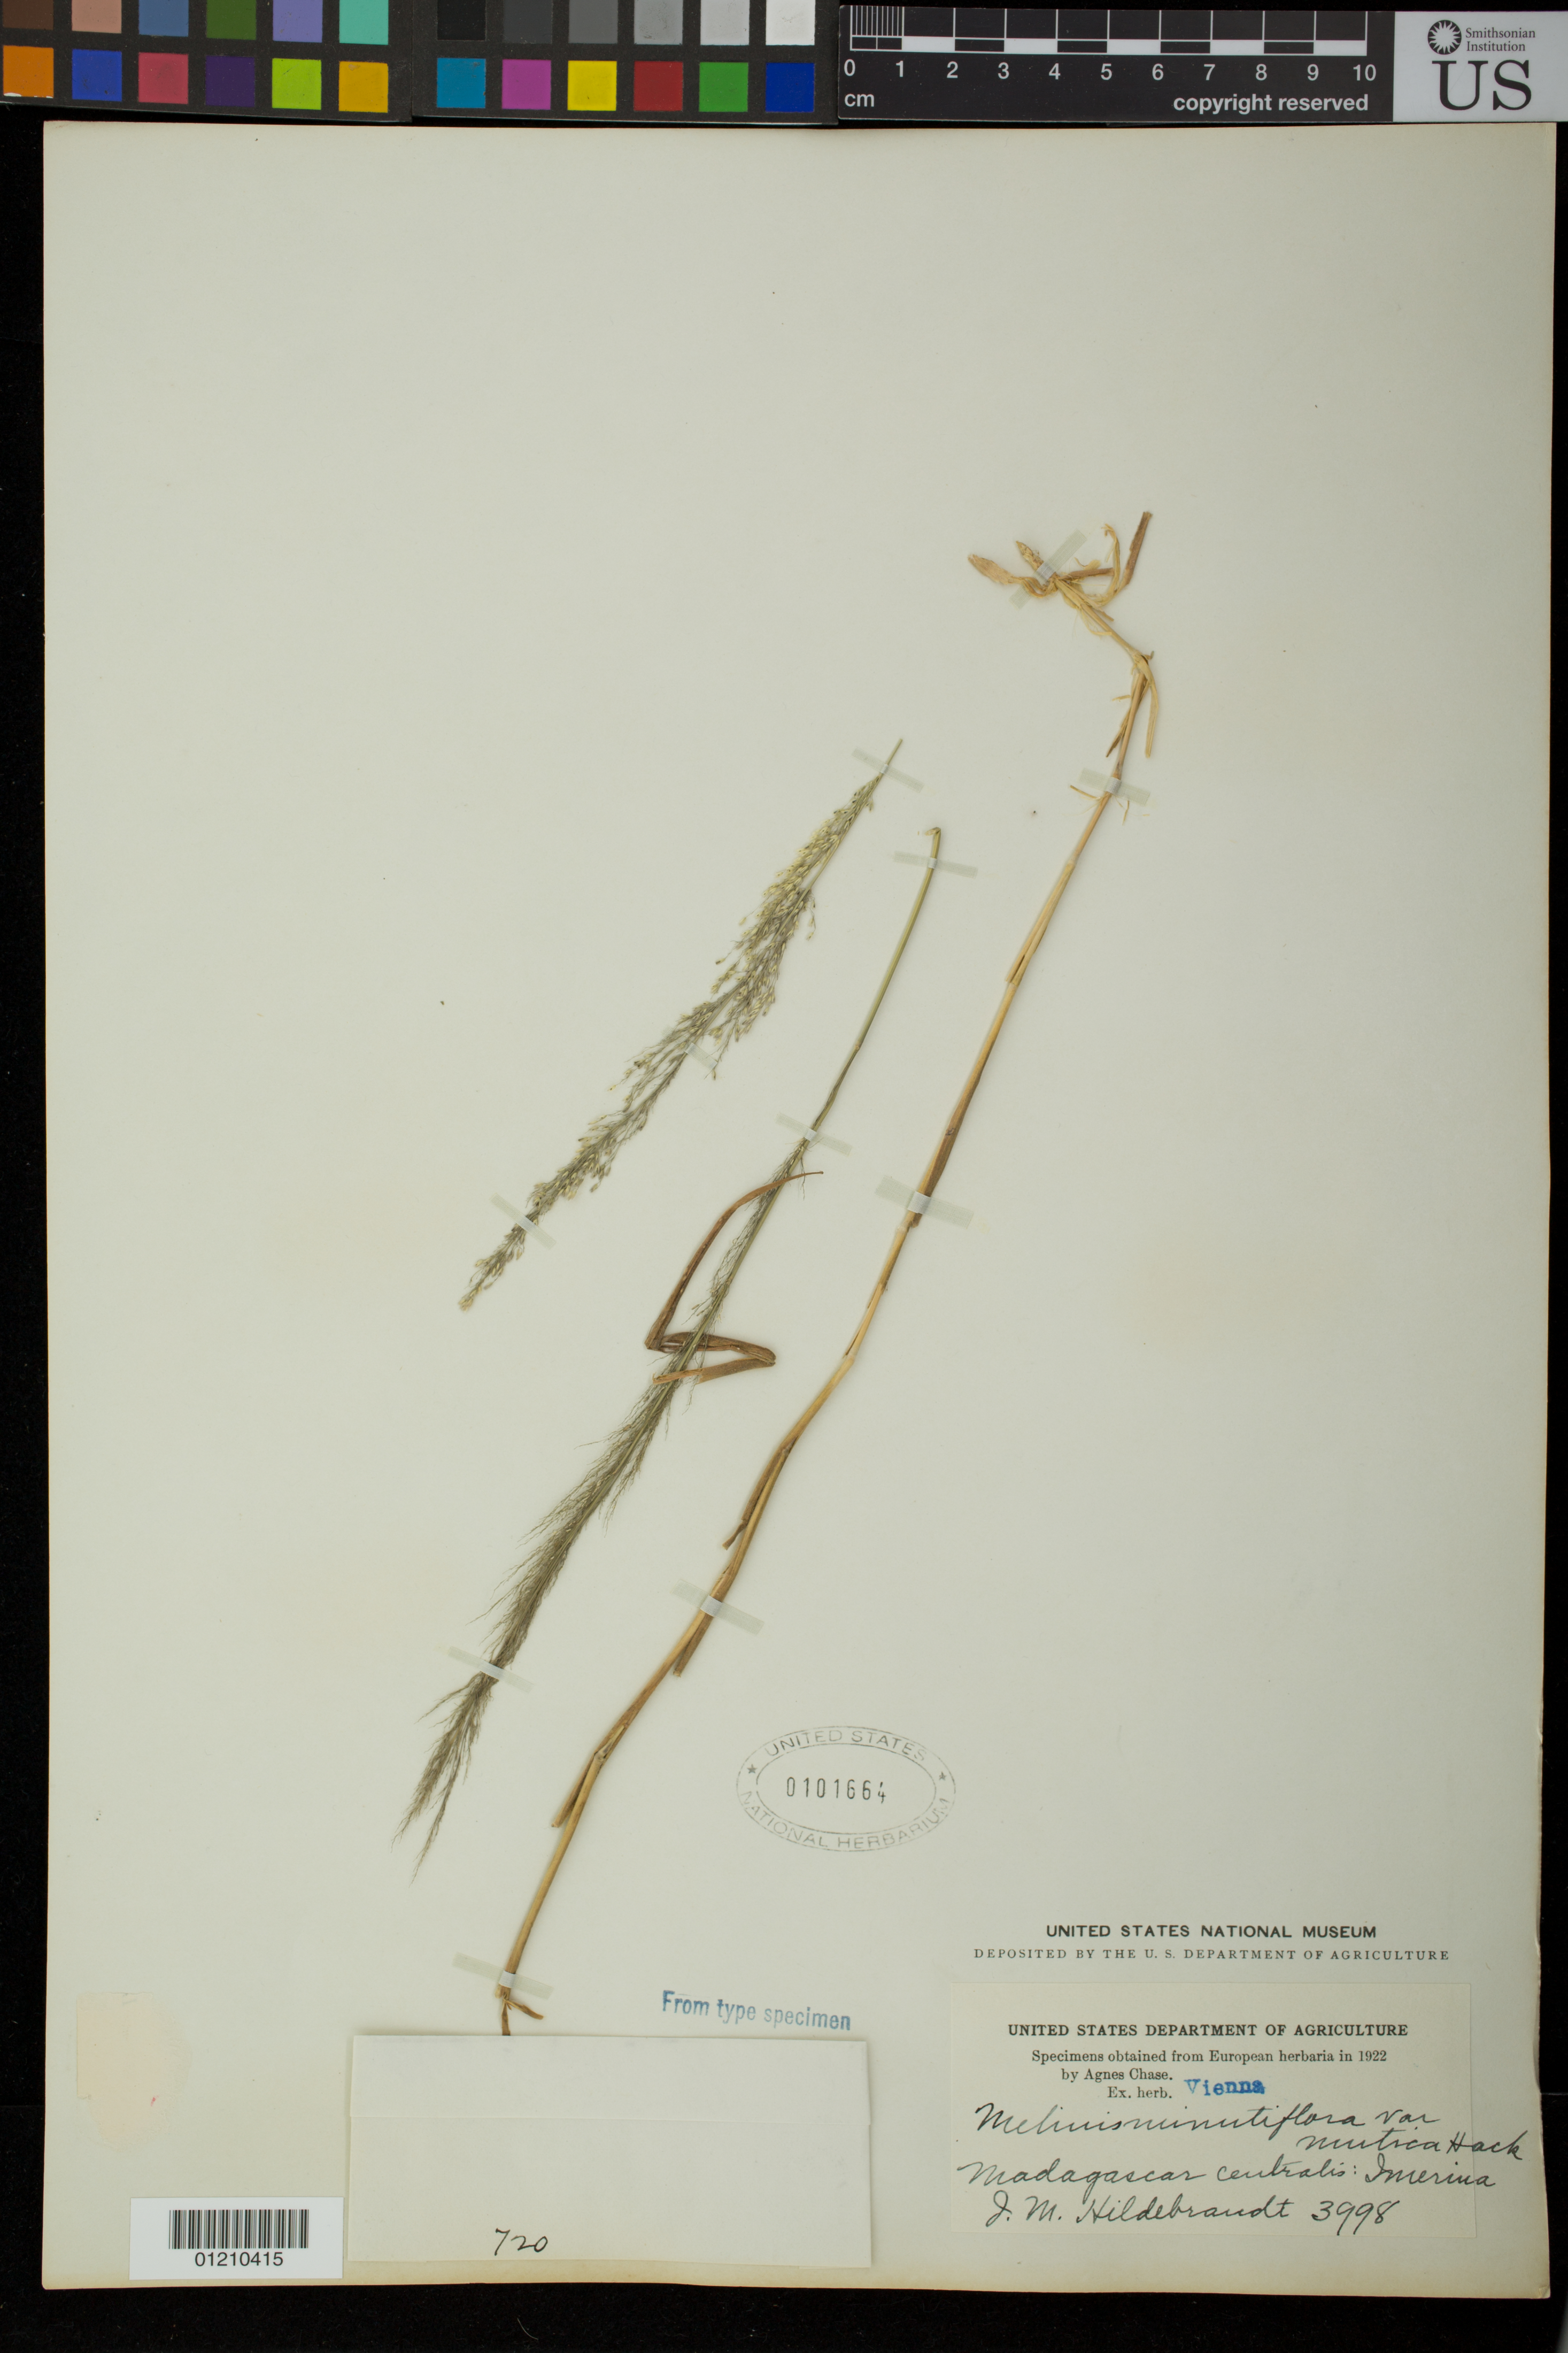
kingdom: Plantae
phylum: Tracheophyta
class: Liliopsida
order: Poales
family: Poaceae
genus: Melinis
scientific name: Melinis minutiflora var. mutica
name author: Hack.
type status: Type Collection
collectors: J. Hildebrandt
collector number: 3998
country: Madagascar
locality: Central Madagascar: Jmerima.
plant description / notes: Fragmentary material of type specimen ex herb. Vienna.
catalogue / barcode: US 101664